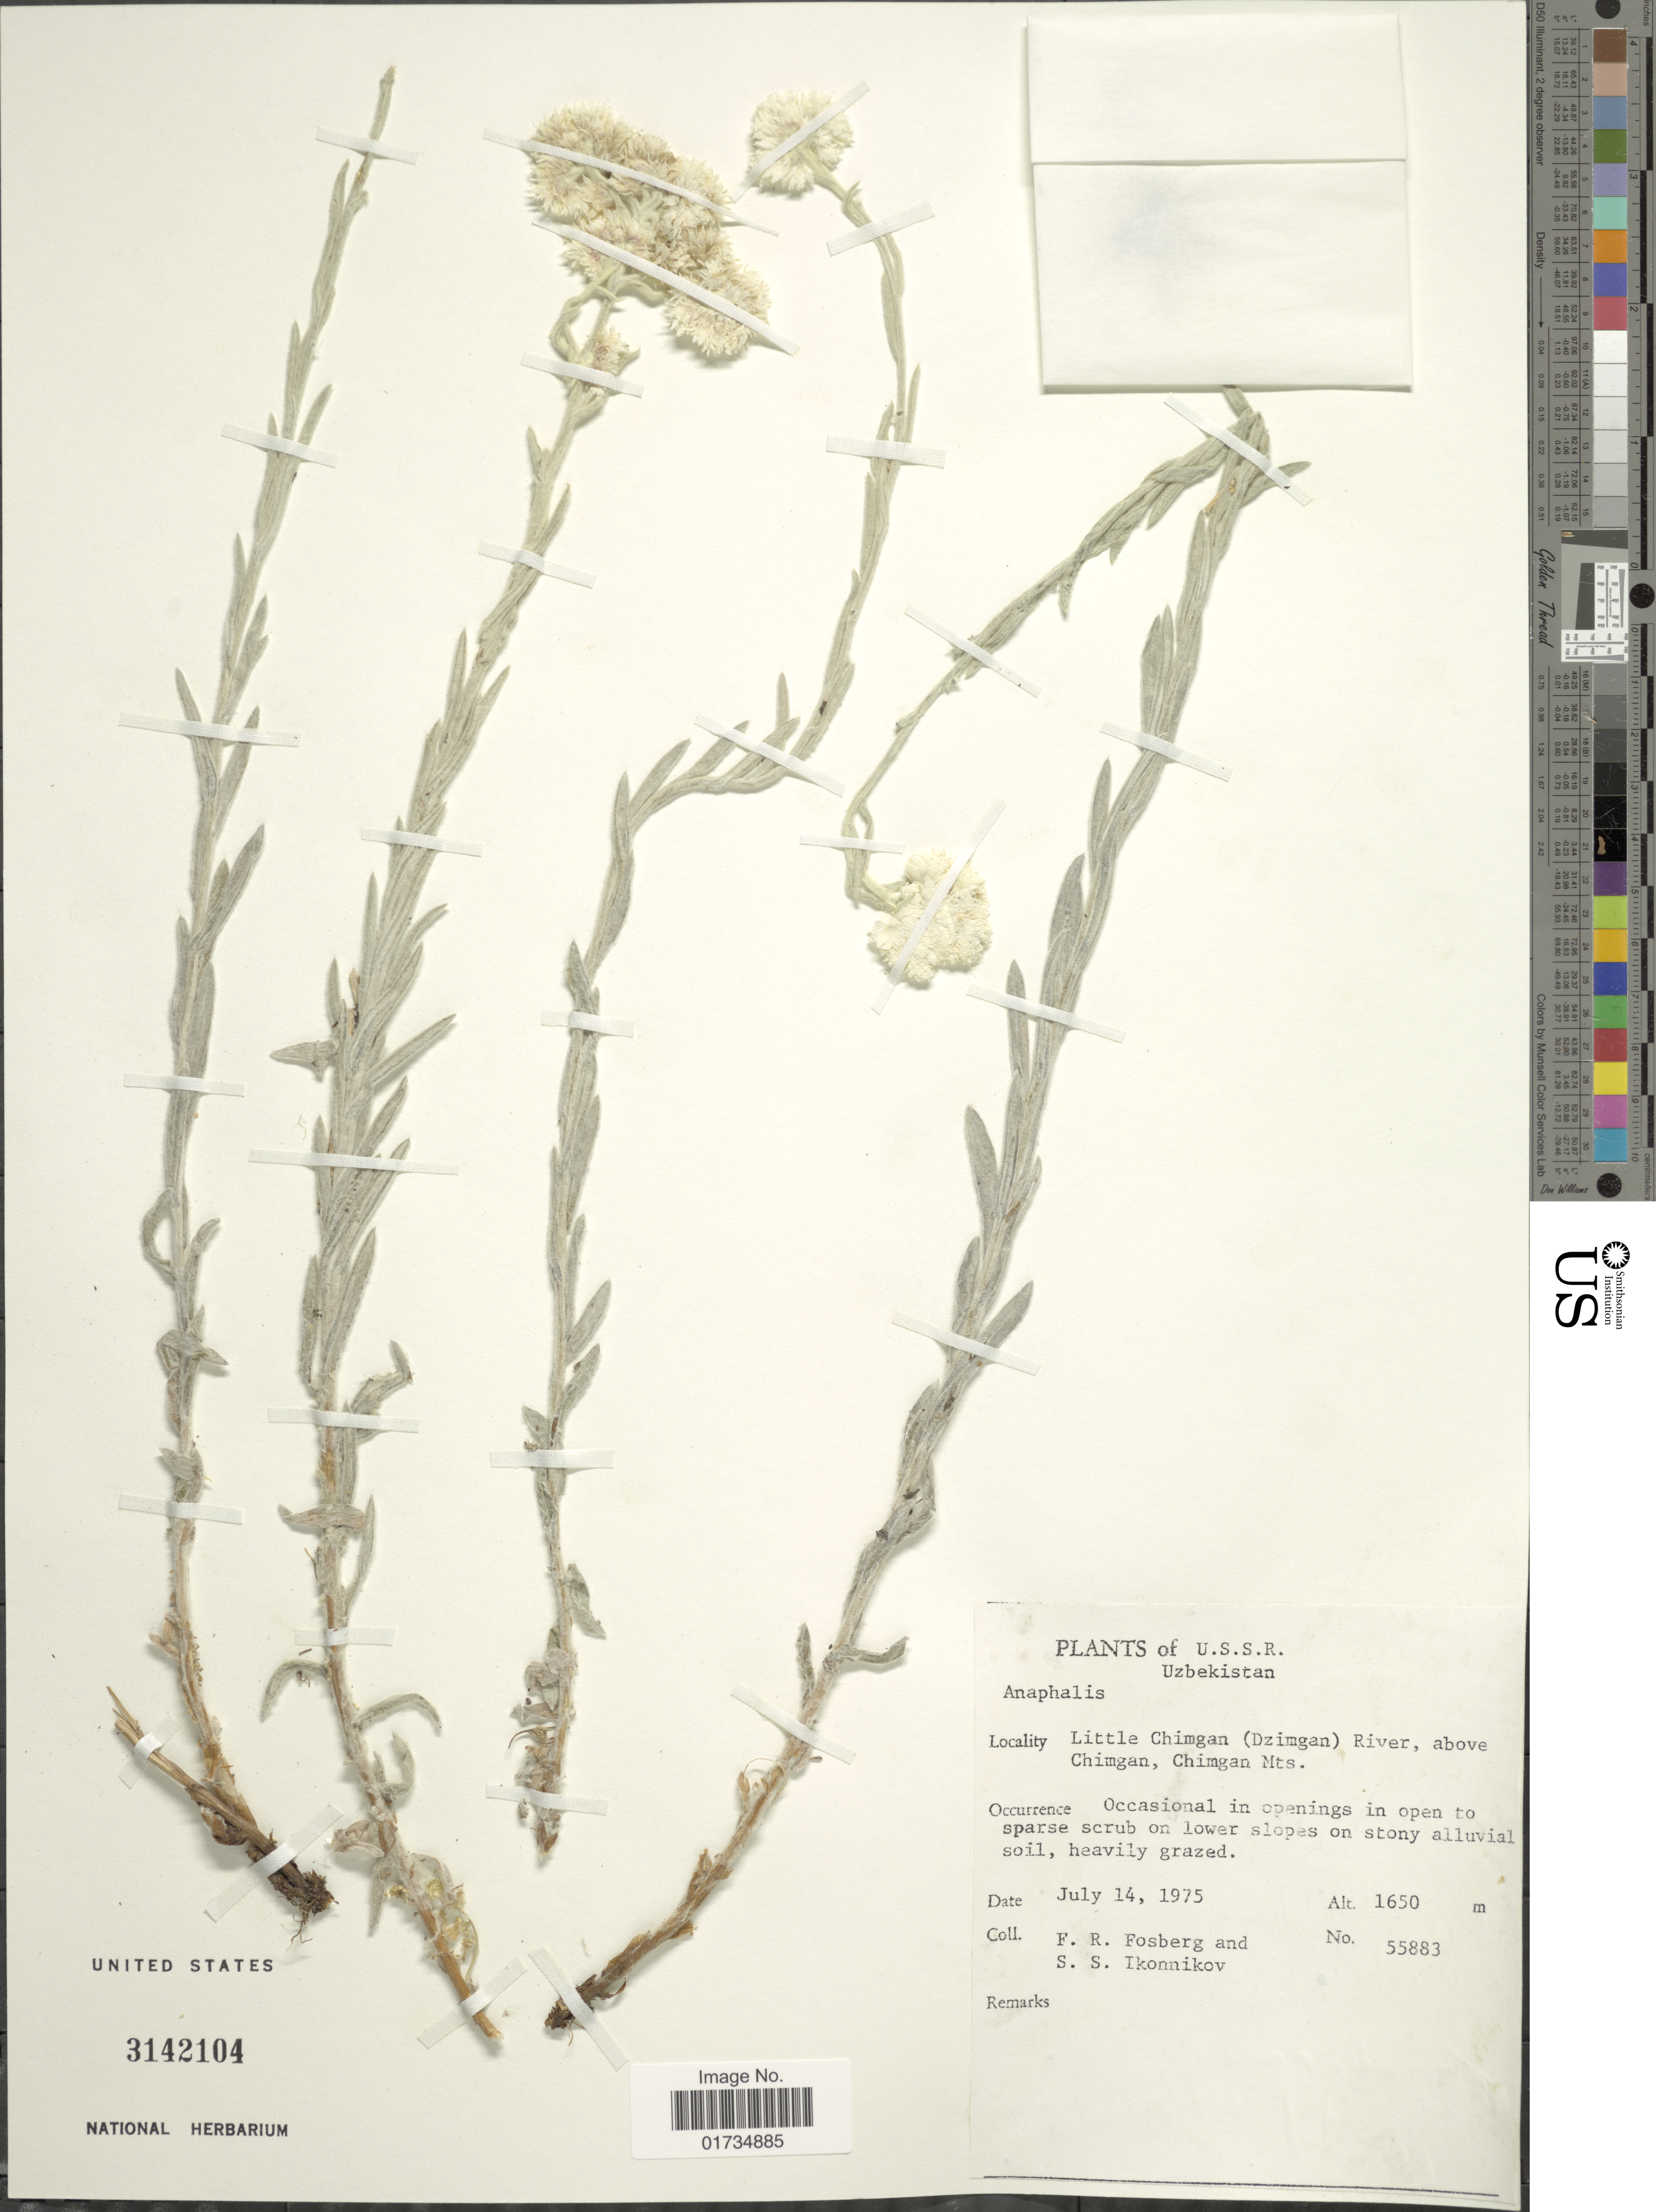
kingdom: Plantae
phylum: Tracheophyta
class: Magnoliopsida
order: Asterales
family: Asteraceae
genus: Anaphalis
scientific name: Anaphalis virgata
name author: Thomson ex C.B. Clarke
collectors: F. R. Fosberg & S. Ikonnikov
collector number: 55883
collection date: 1975-07-14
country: Uzbekistan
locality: U.S.S.R. Uzbekistan. Little Chimgan (Dzimgan) River, above Chimgan, Chimgan Mts.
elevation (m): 1650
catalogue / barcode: US 3142104